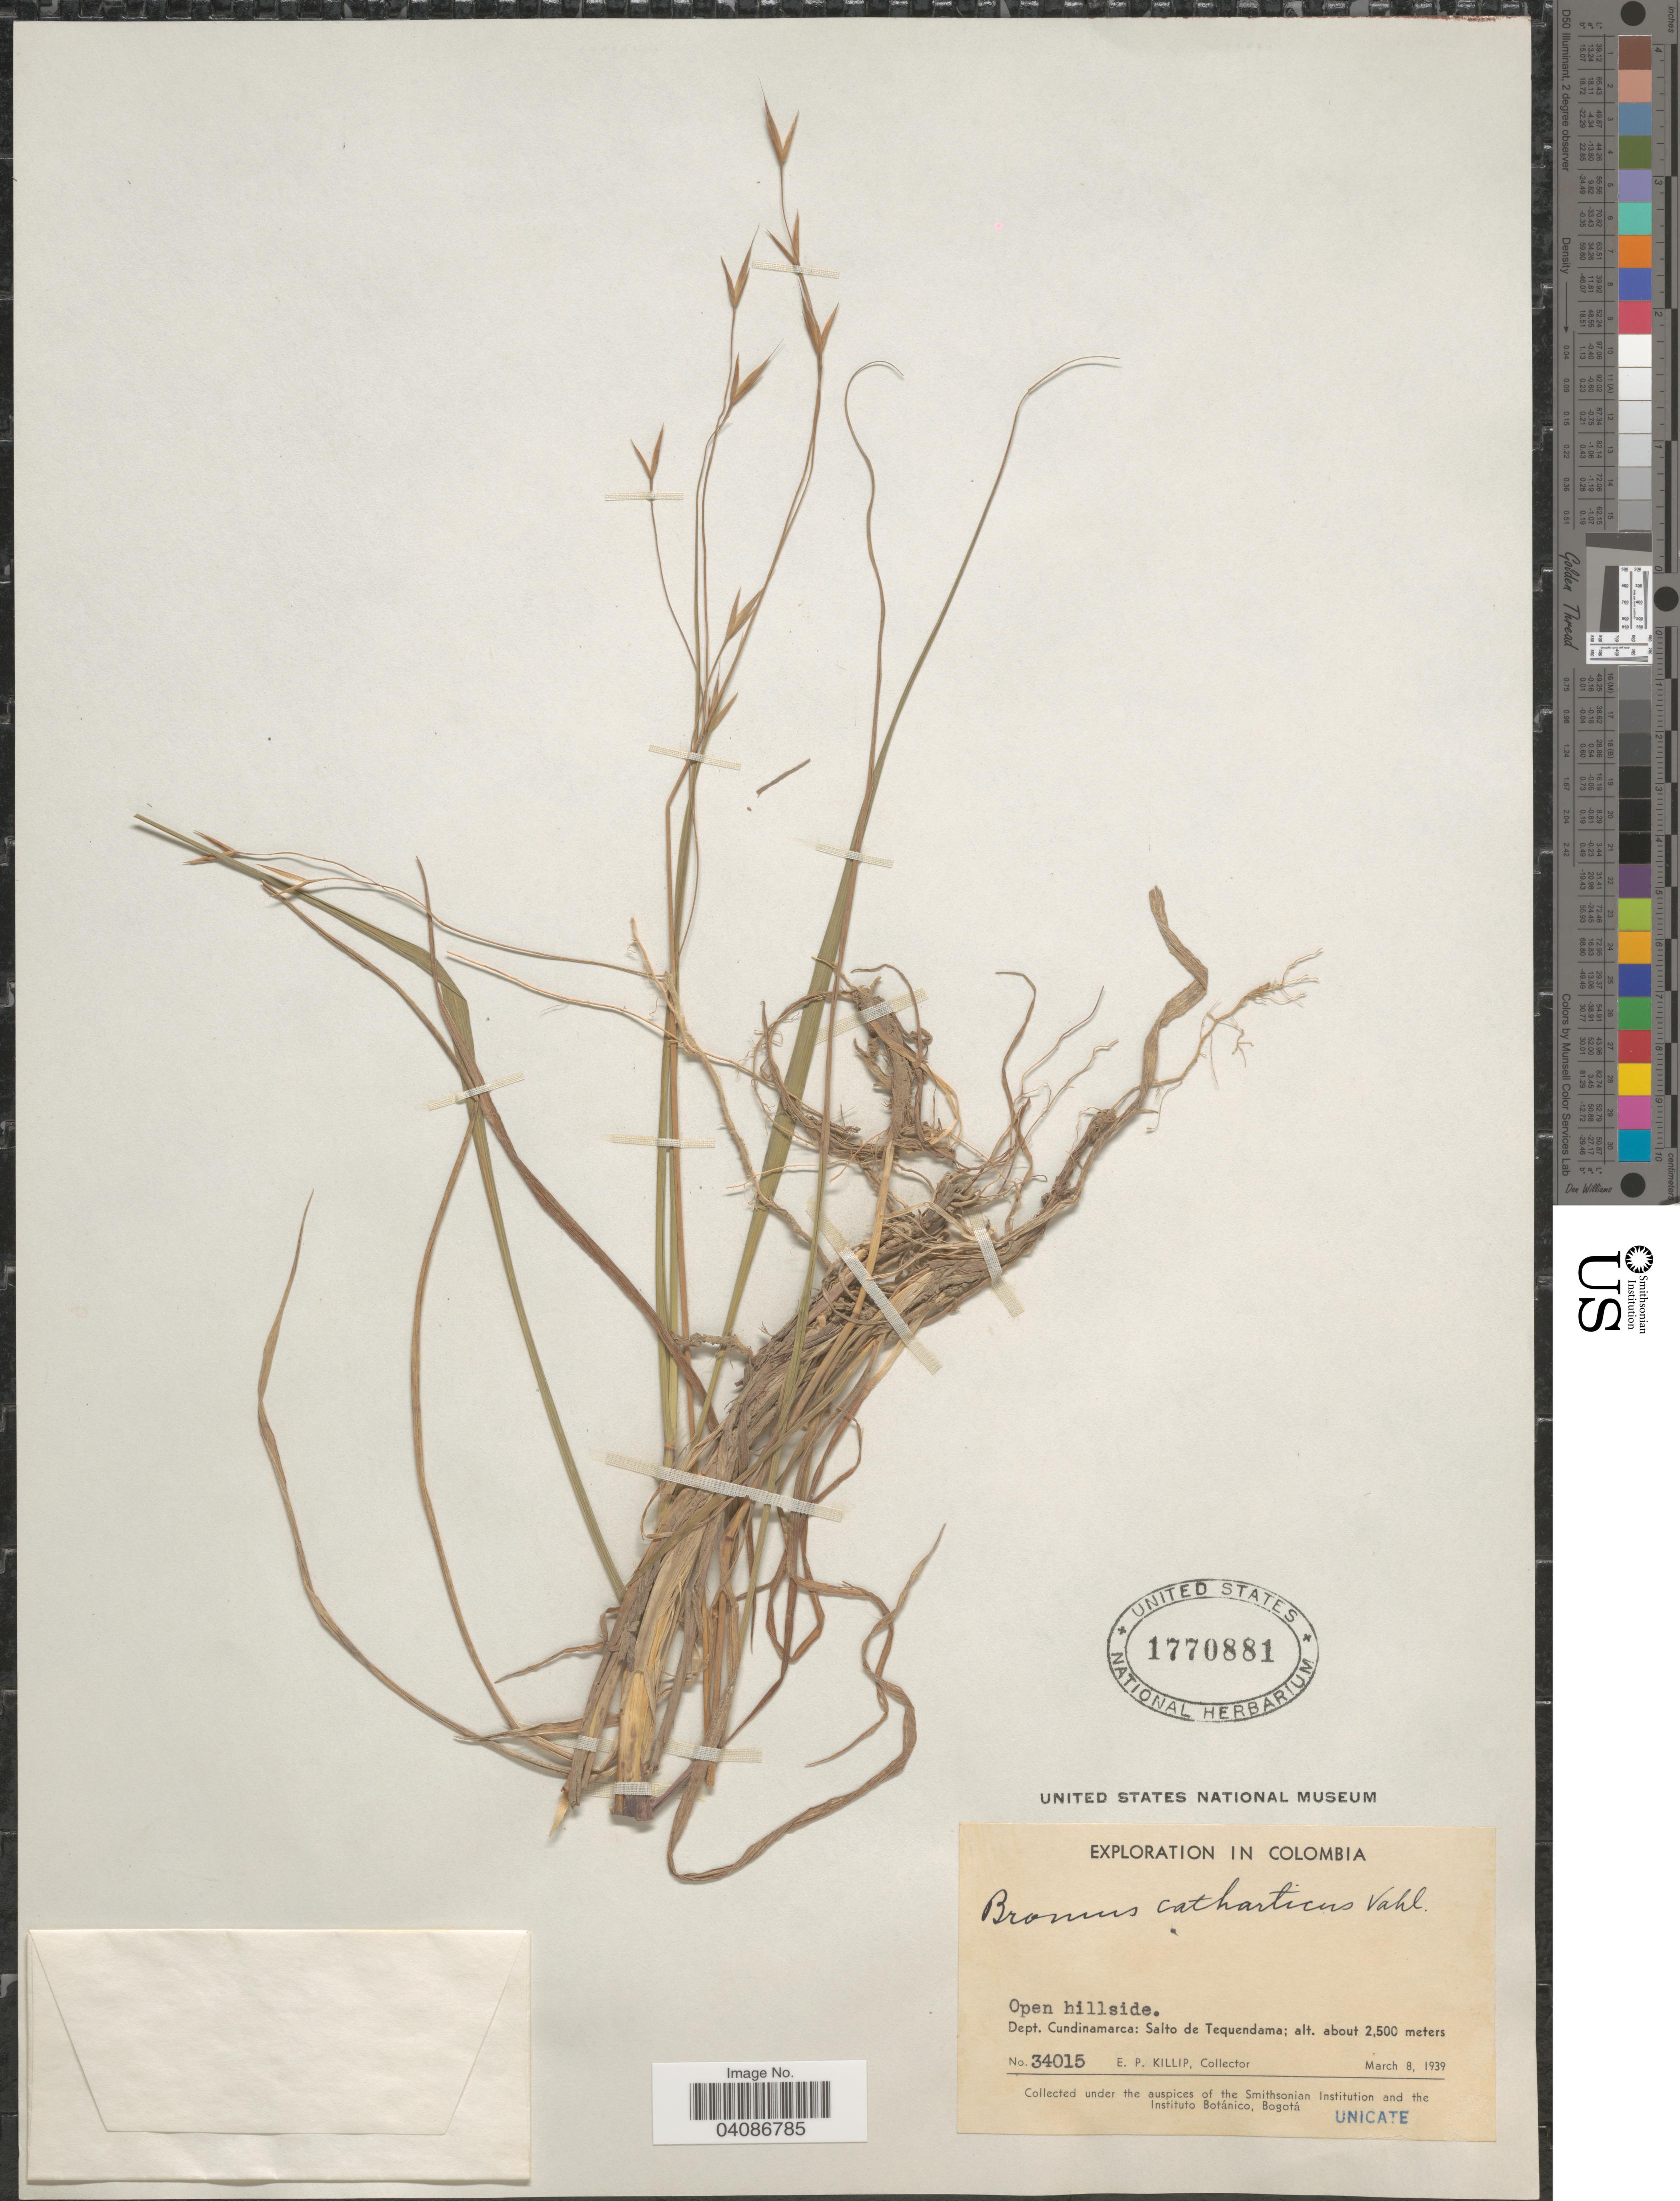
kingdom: Plantae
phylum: Tracheophyta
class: Liliopsida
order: Poales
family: Poaceae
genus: Bromus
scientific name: Bromus catharticus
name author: Vahl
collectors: E. P. Killip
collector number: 34015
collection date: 1939-03-08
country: Colombia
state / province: Cundinamarca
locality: Dept. Cundinamarca: Salto de Tequendama.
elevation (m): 2500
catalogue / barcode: US 1770881